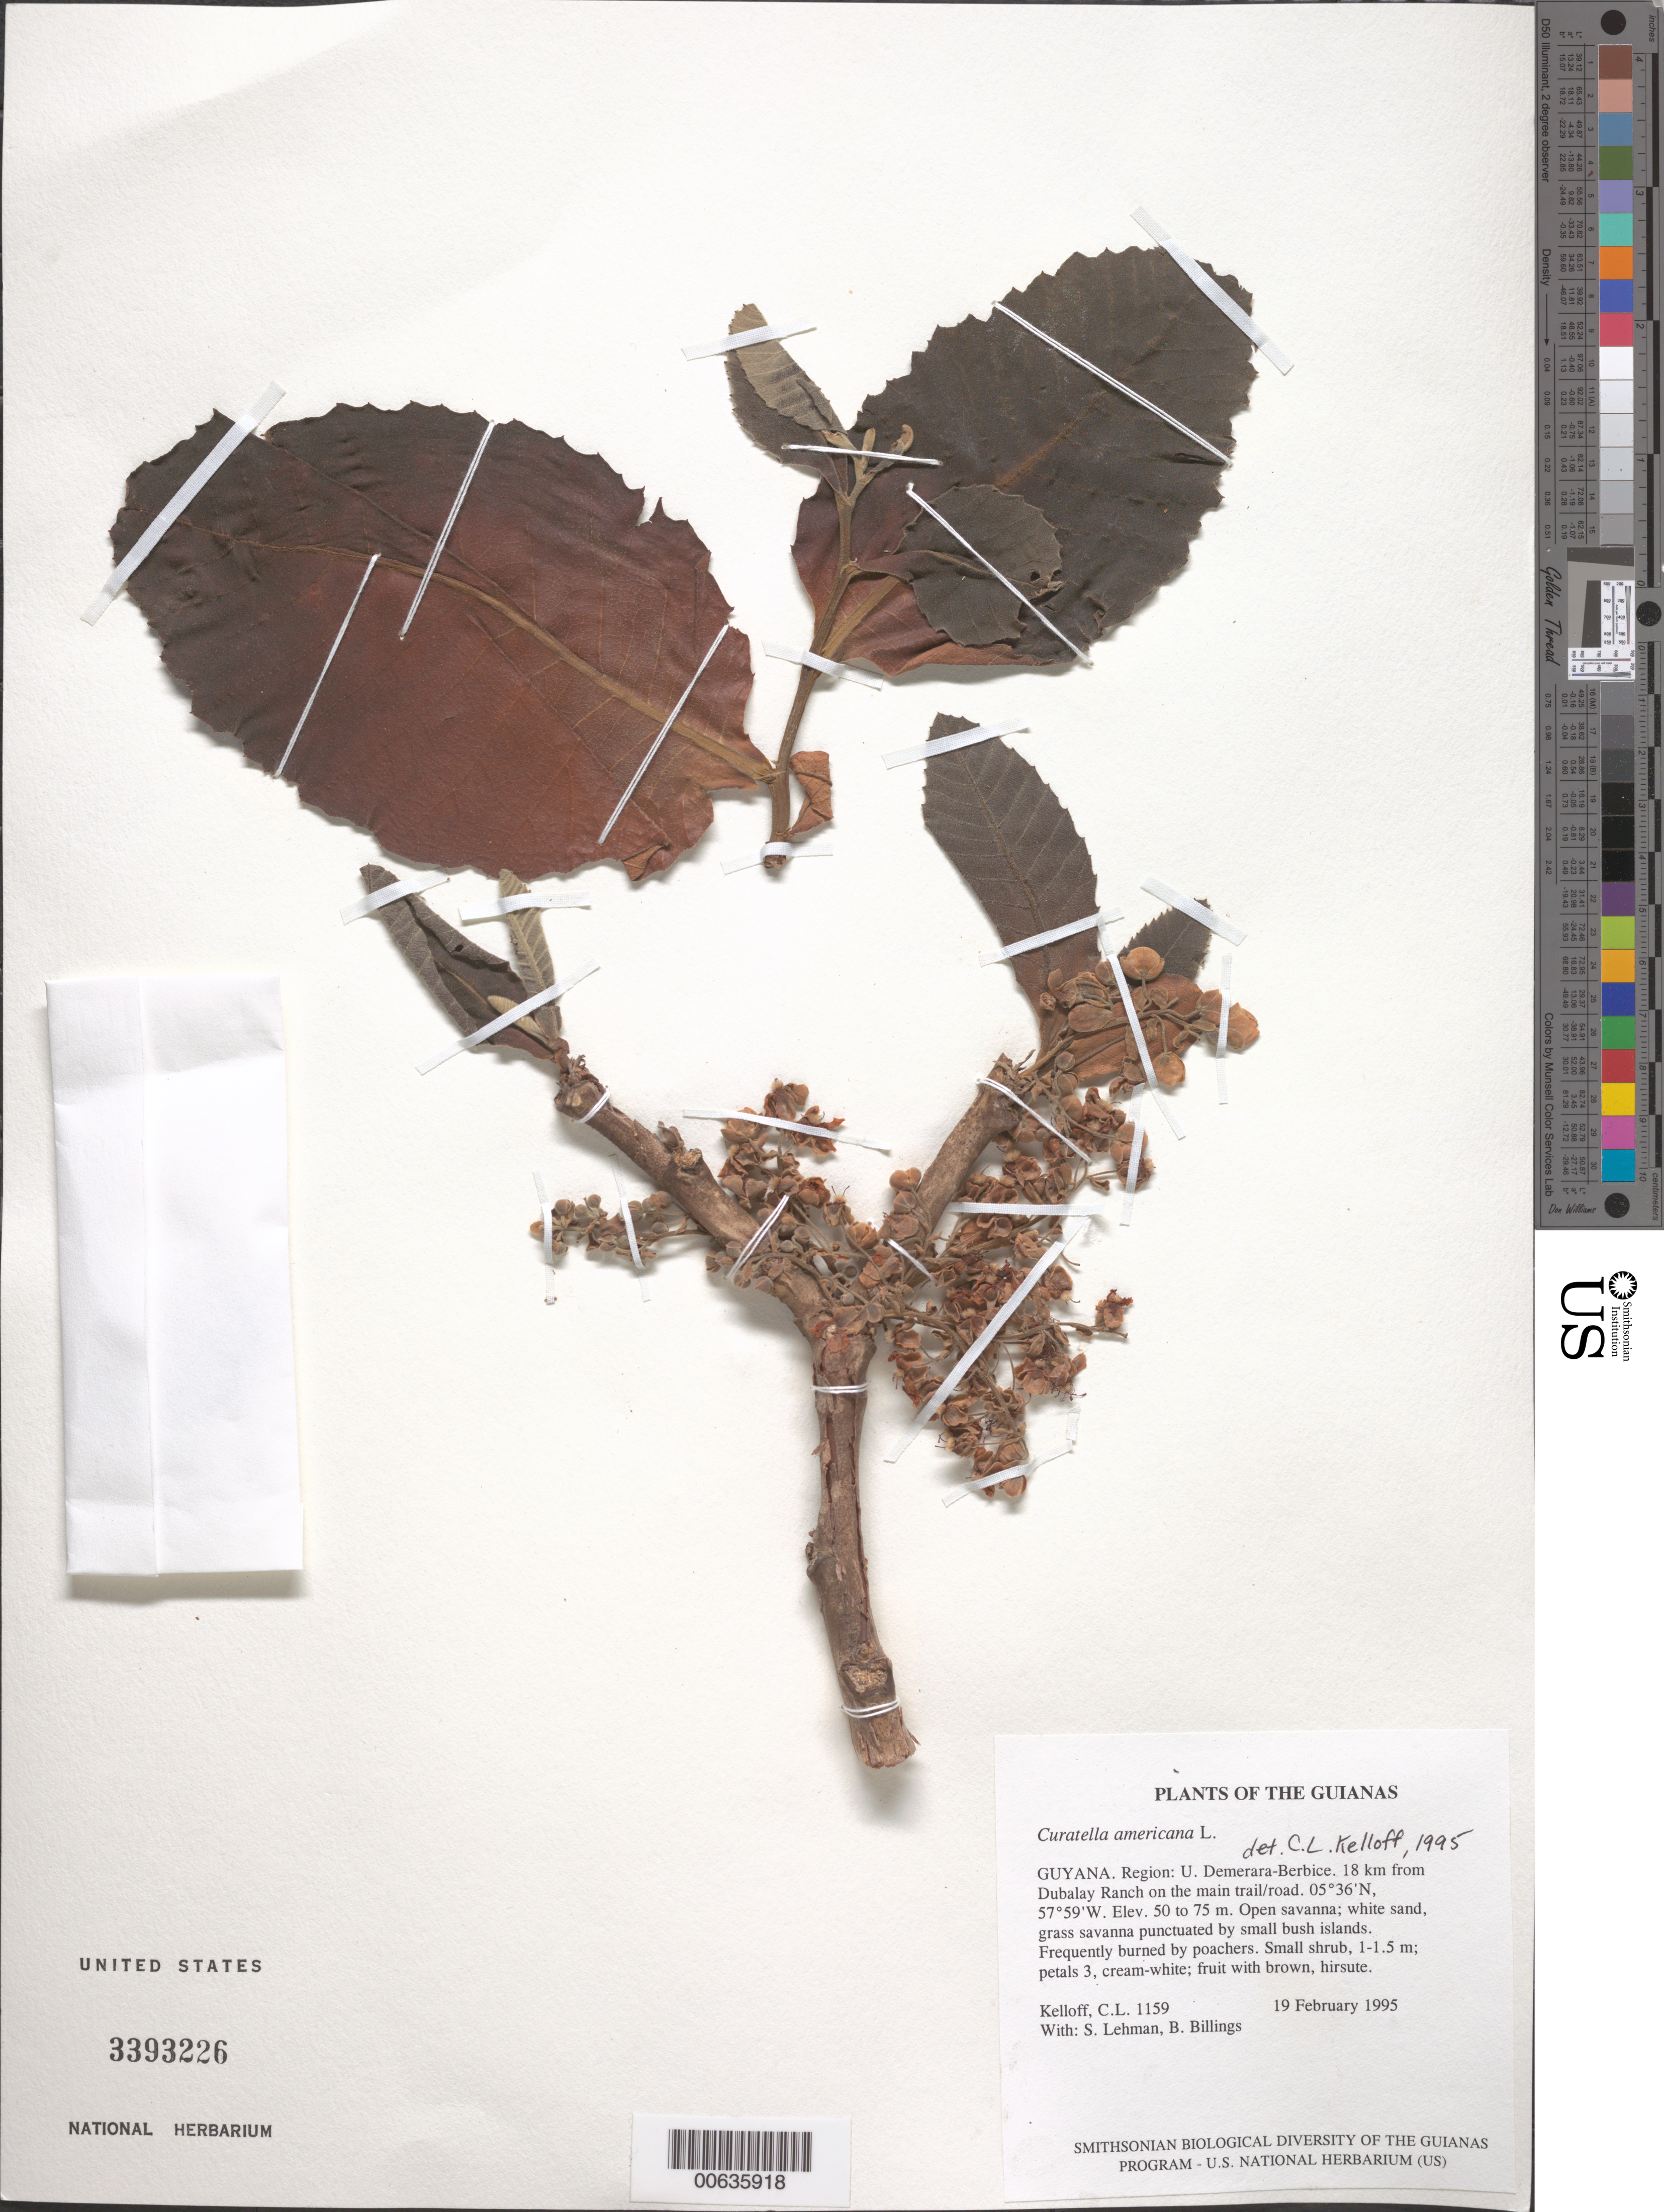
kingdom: Plantae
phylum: Tracheophyta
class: Magnoliopsida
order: Dilleniales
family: Dilleniaceae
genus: Curatella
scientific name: Curatella americana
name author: L.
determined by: Kelloff, Carol L., (US), Smithsonian Institution - National Museum of Natural History (UNITED STATES)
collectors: C. L. Kelloff, S. Lehman & B. Billings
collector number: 1159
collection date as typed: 19 February 1995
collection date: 1995-02-19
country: Guyana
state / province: U. Demerara-Berbice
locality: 18 km from Dubalay Ranch on the main trail/road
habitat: Open savanna; white sand, grass savanna punctuated by small bush islands. Frequently burned by poachers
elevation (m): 50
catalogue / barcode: US 3393226